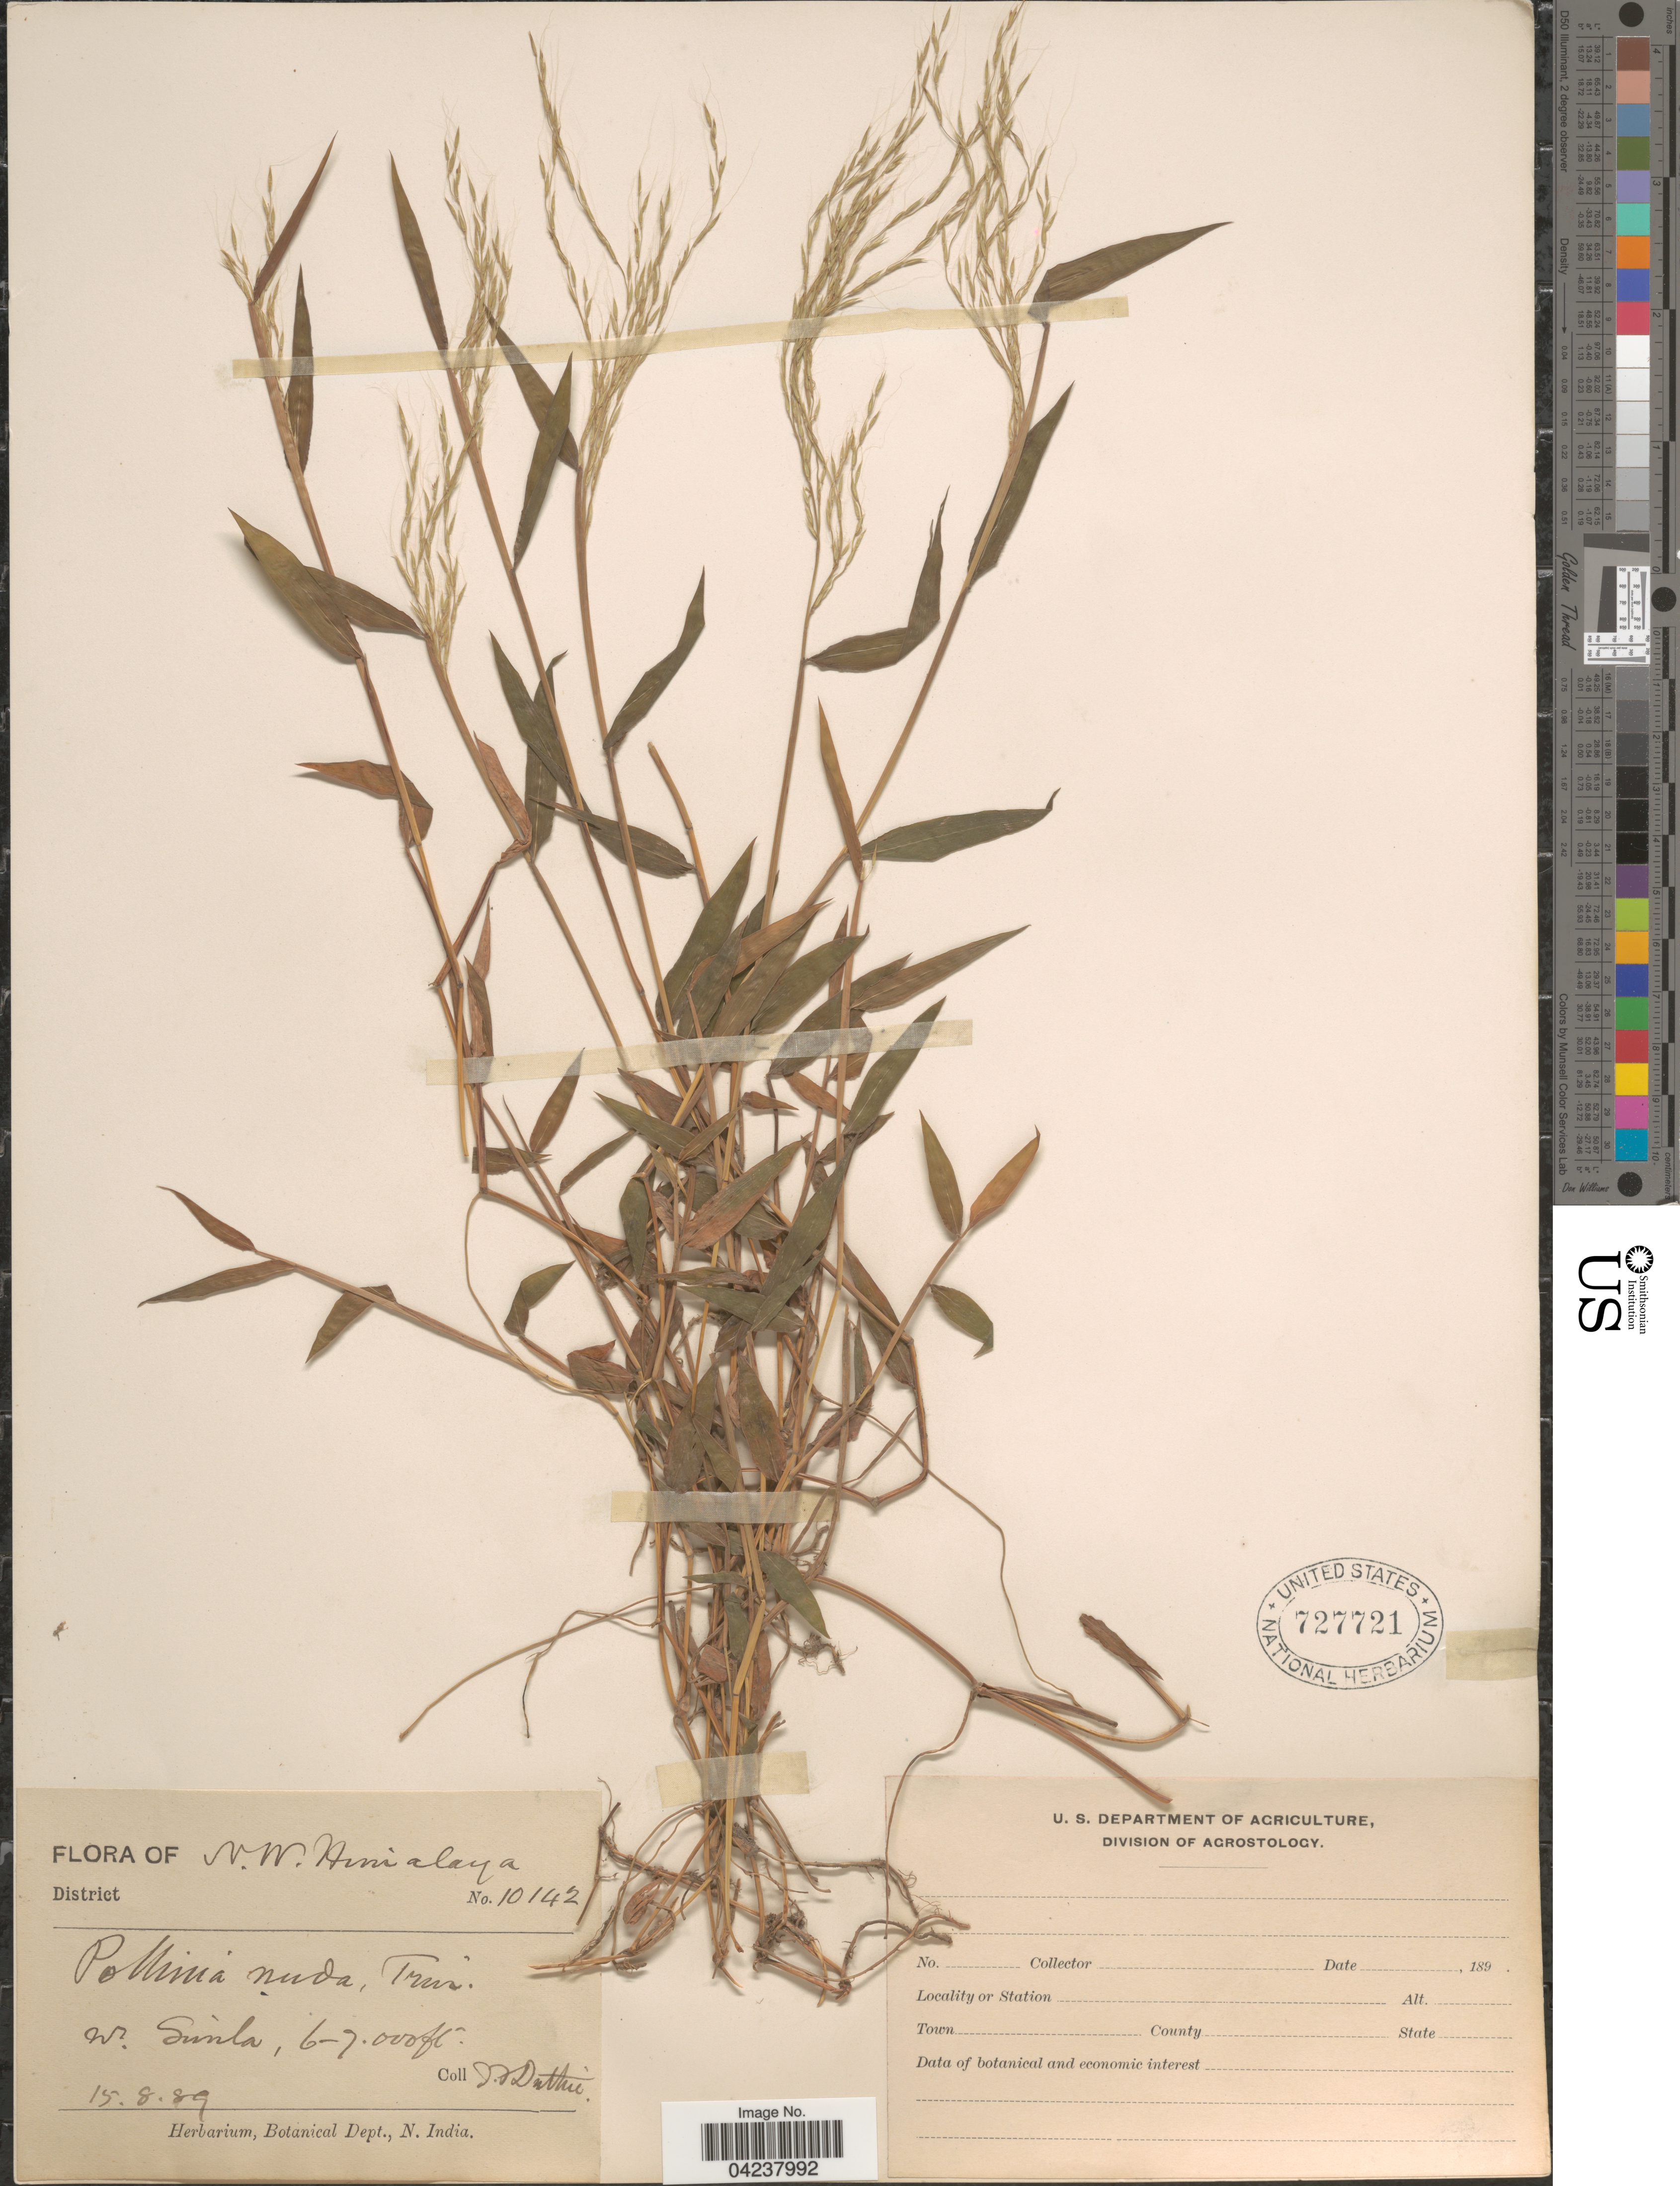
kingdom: Plantae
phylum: Tracheophyta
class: Liliopsida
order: Poales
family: Poaceae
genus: Microstegium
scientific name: Microstegium nudum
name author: (Trin.) A. Camus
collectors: J. F. Duthie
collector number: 10142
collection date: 1889-08-15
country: India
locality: N.W. Himalaya. W. Simla.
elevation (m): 1829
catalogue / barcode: US 727721